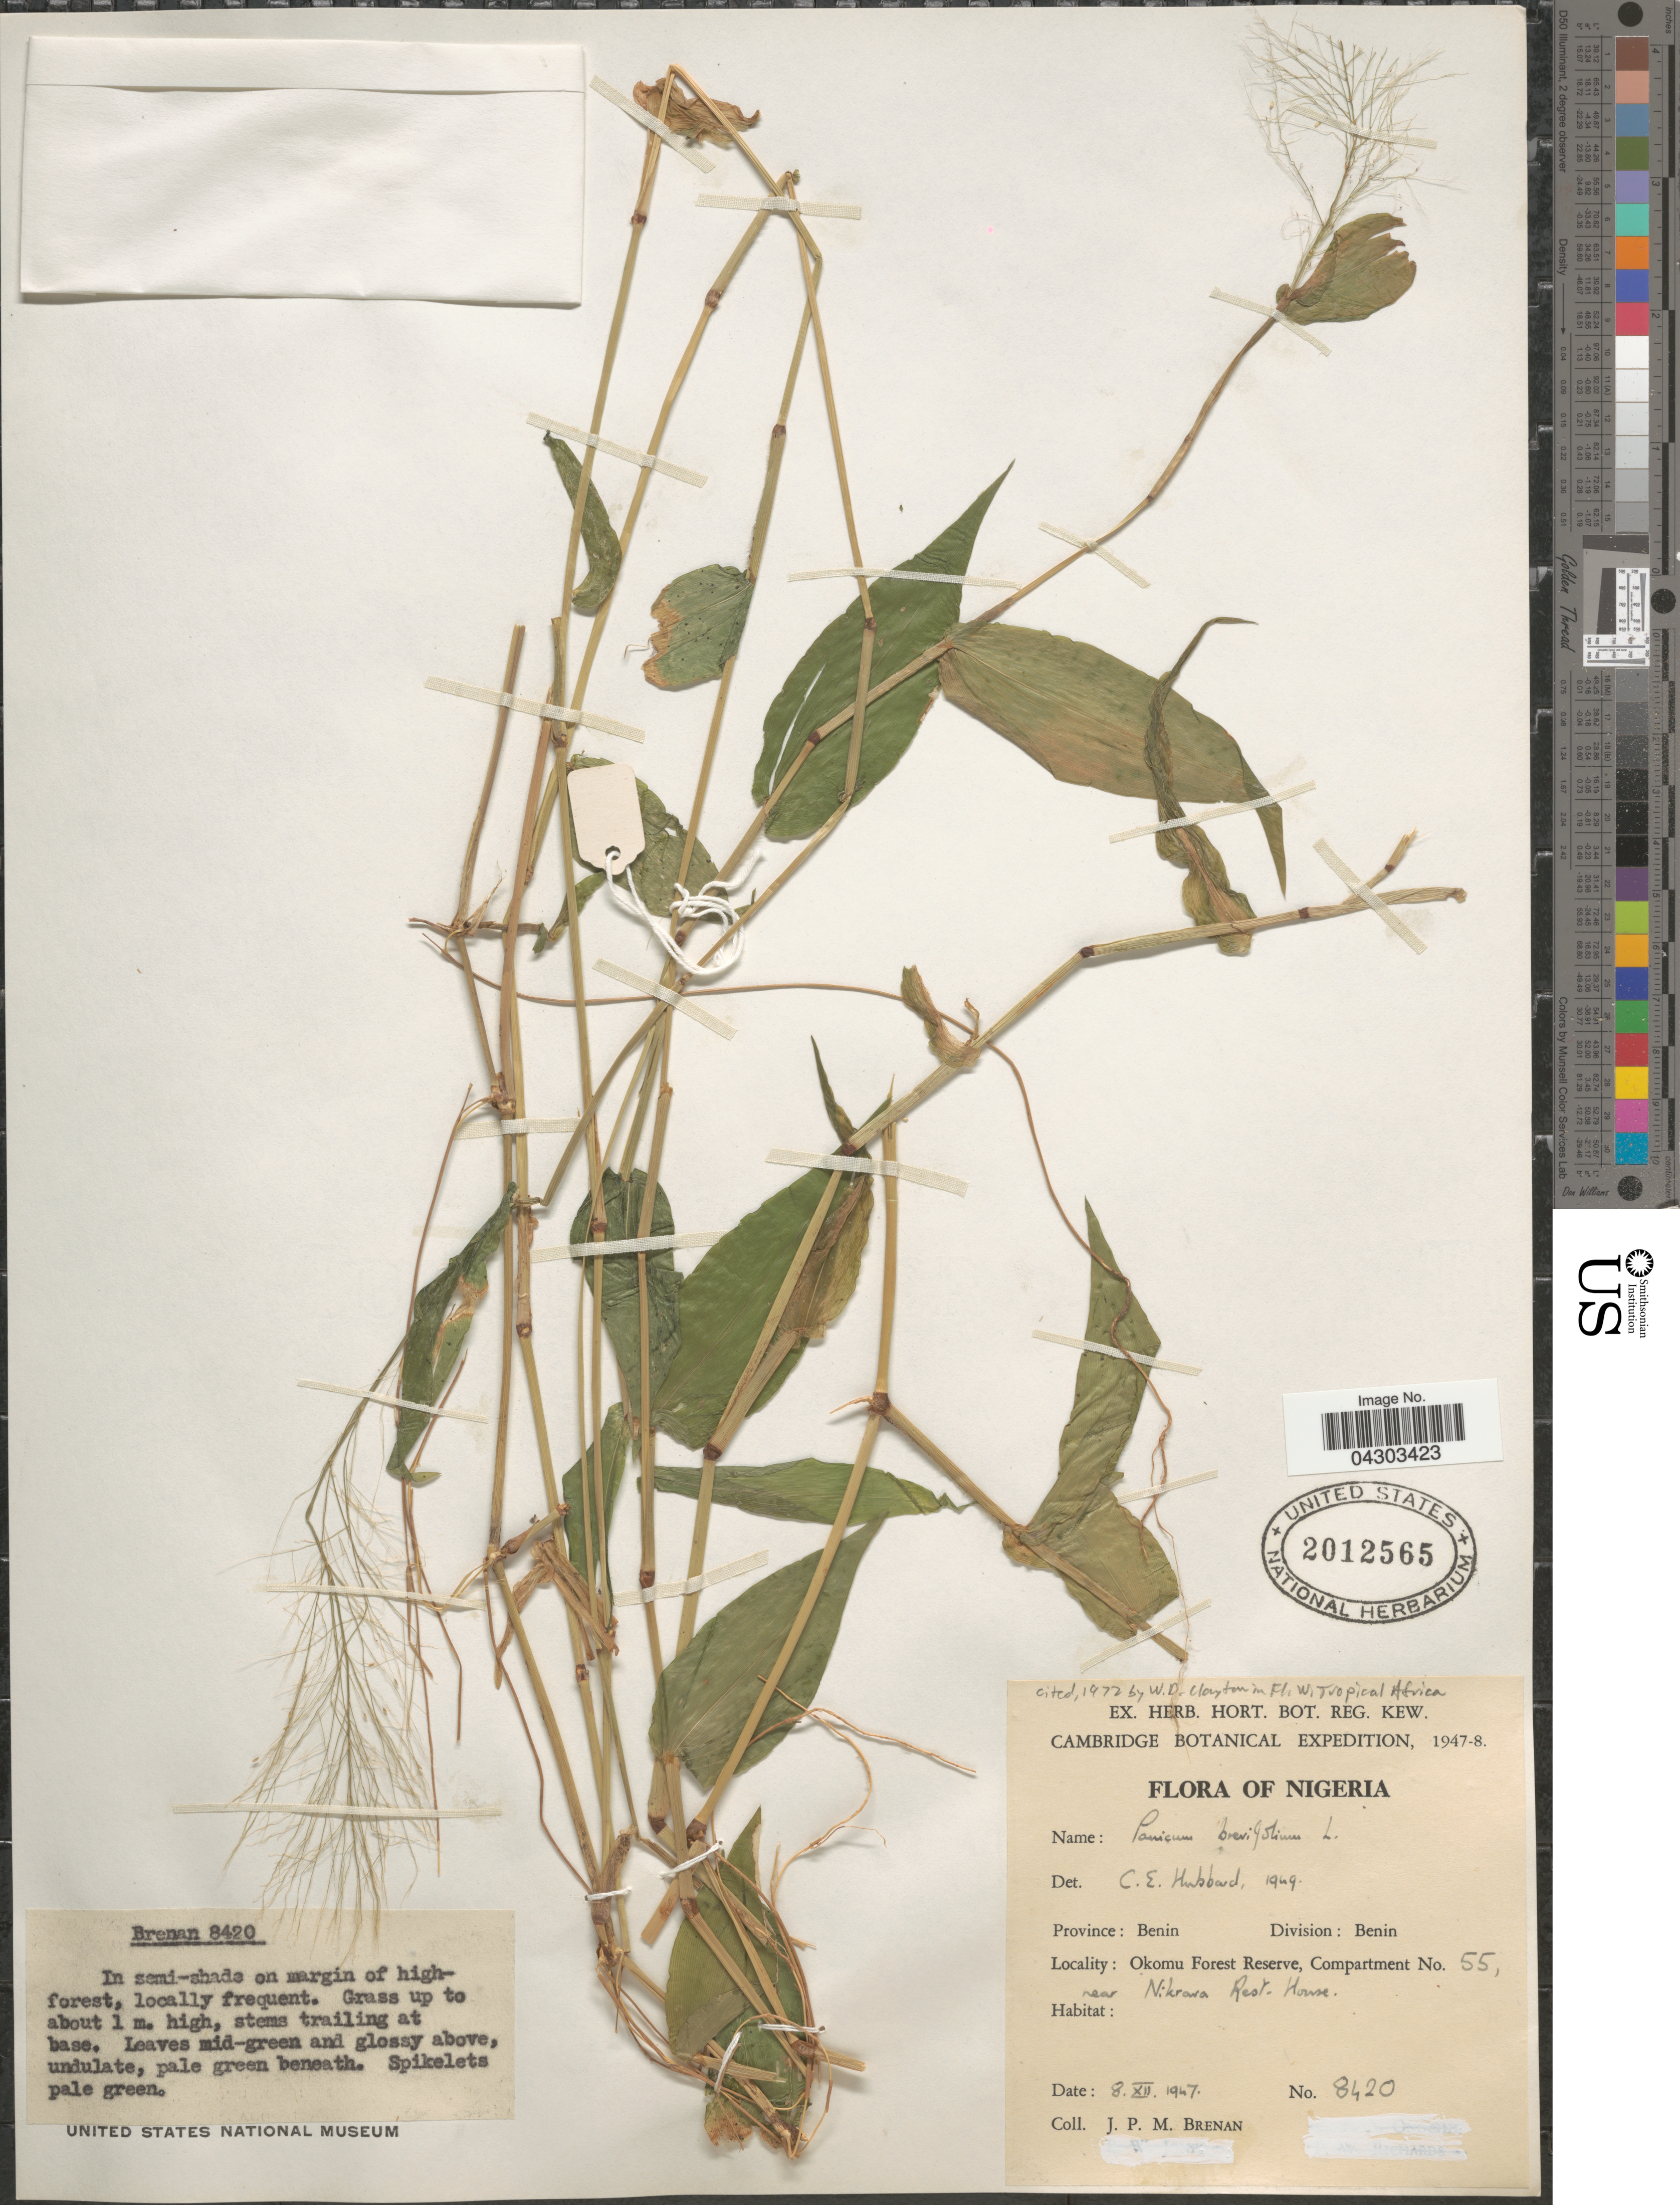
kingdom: Plantae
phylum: Tracheophyta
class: Liliopsida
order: Poales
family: Poaceae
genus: Panicum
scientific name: Panicum brevifolium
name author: L.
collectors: J. Brenan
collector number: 8420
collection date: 1947-12-08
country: Nigeria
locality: Cambridge Botanical Expedition, 1947-8. Province: Benin Division: Benin. Okomu Forest Reserve, Compartment No. 55, near Nikrowa [interpreted] Rest. House.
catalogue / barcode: US 2012565